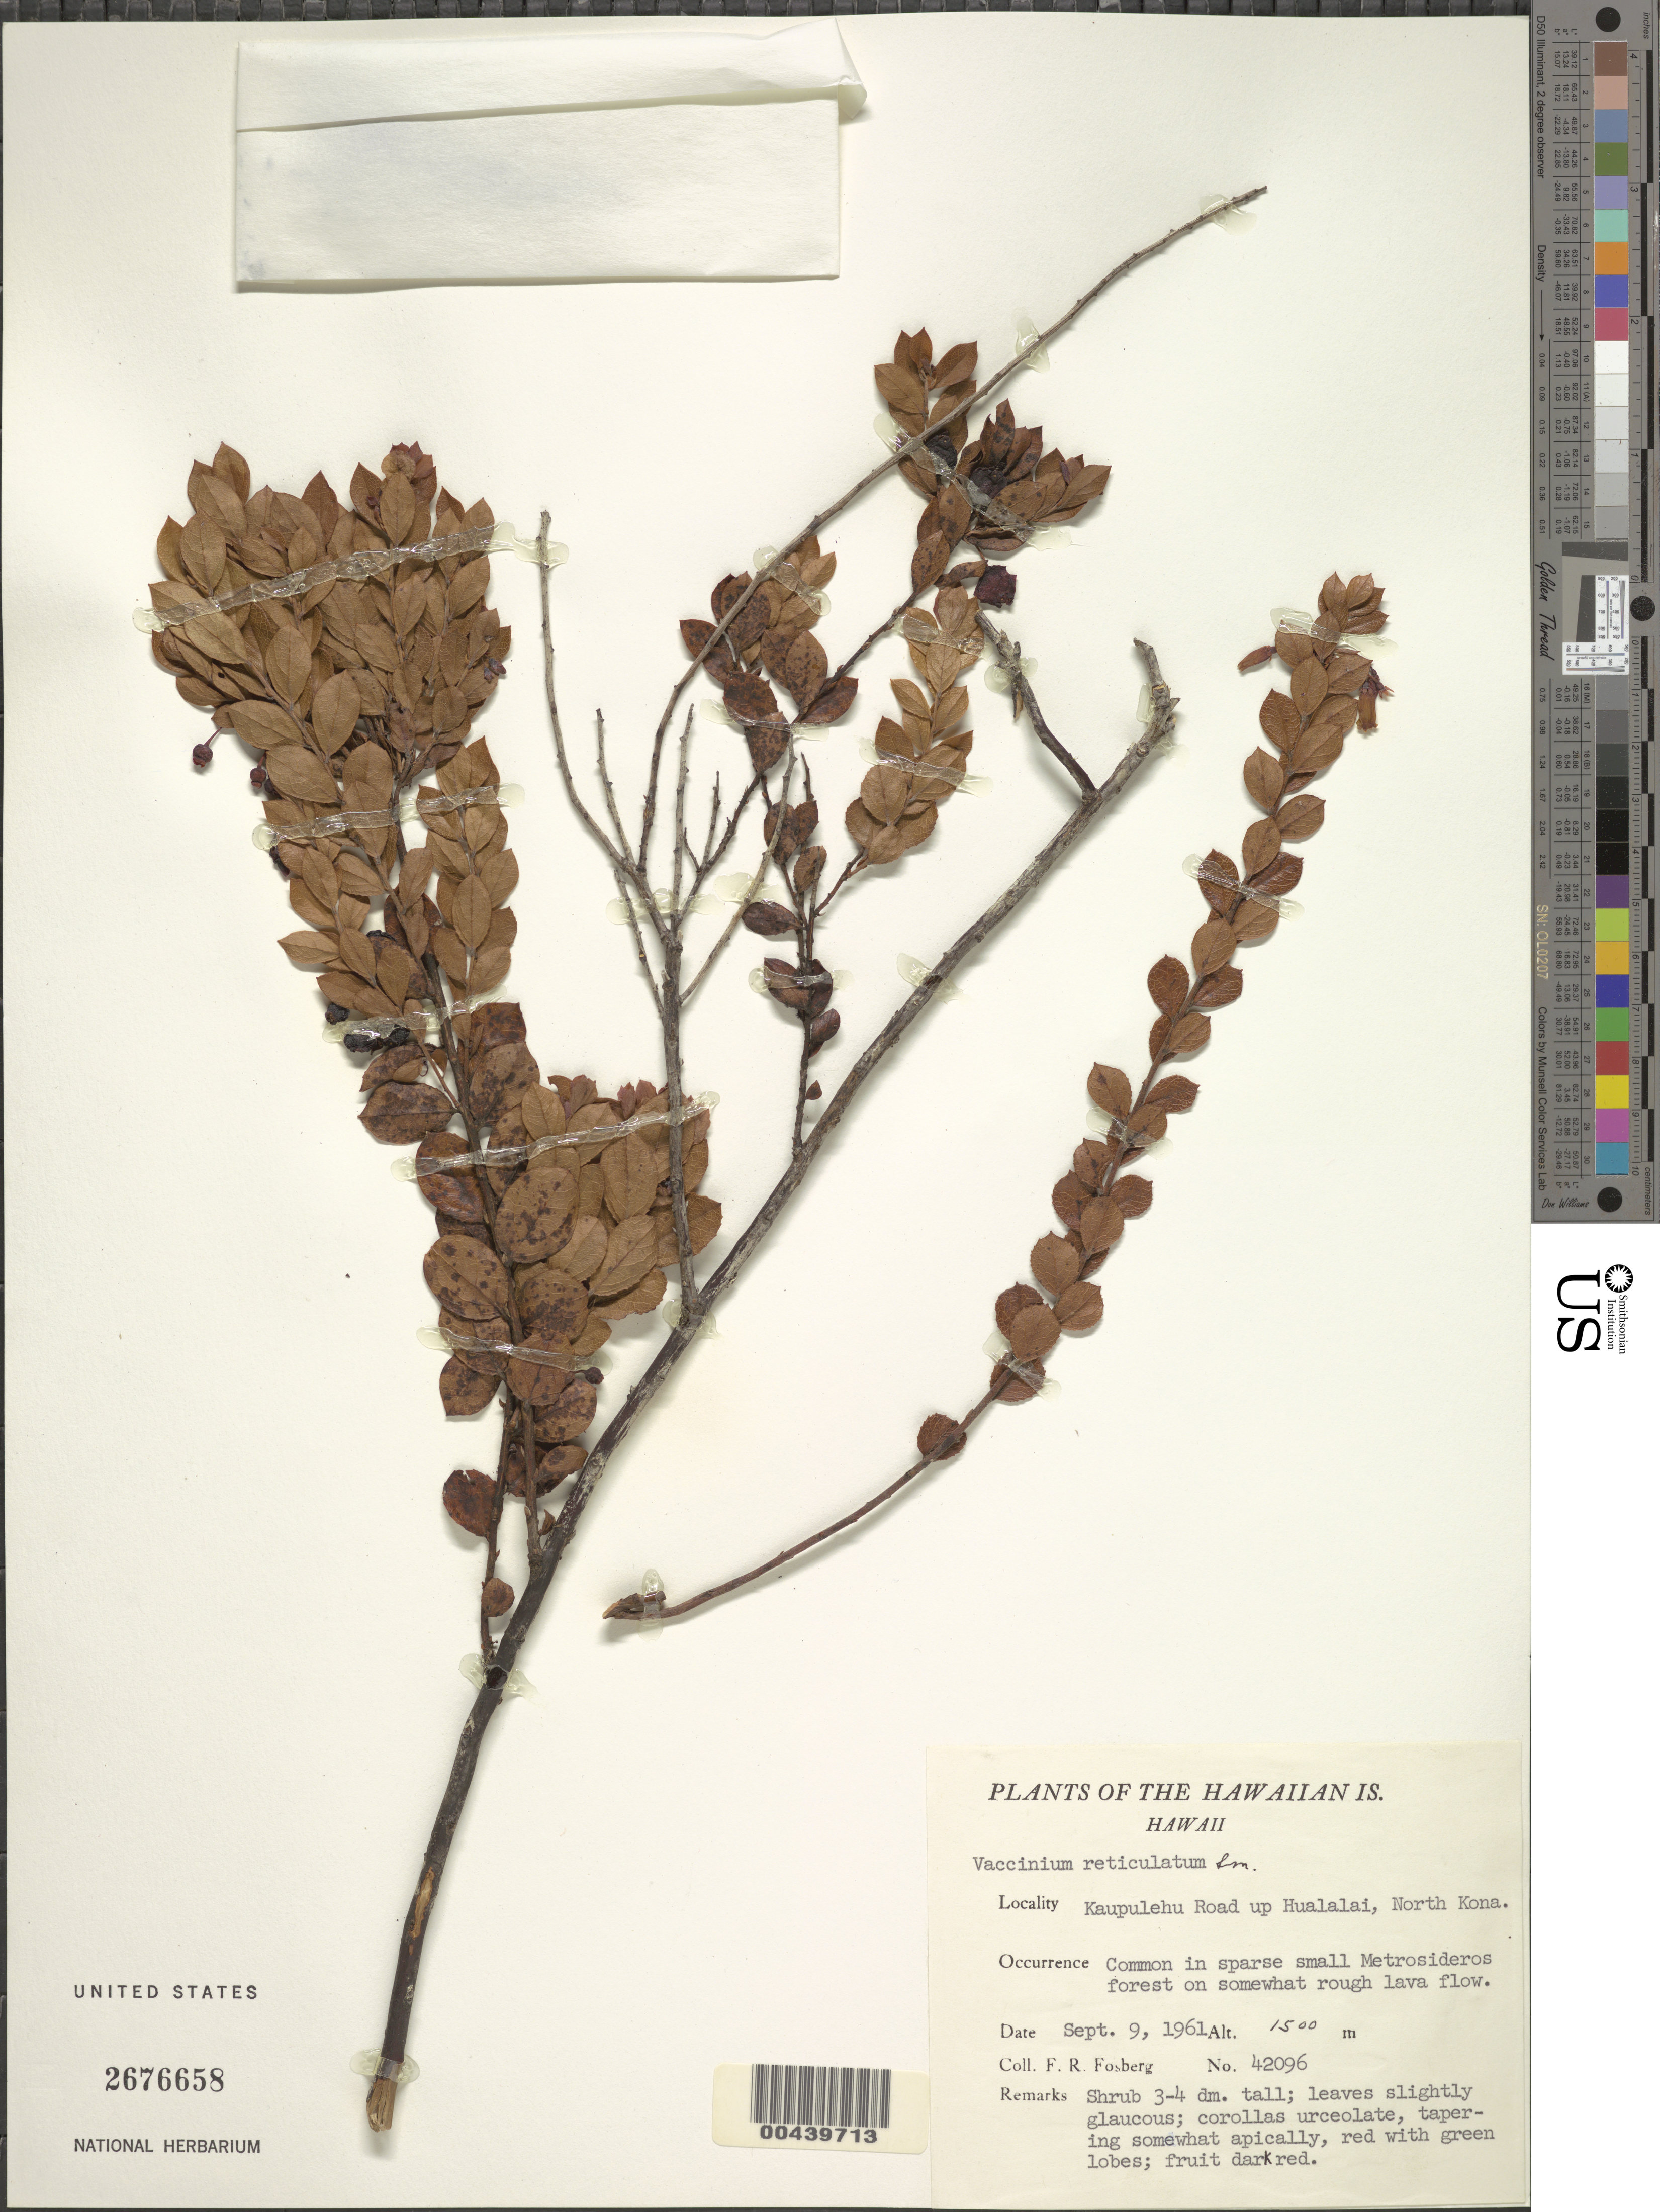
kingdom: Plantae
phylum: Tracheophyta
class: Magnoliopsida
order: Ericales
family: Ericaceae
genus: Vaccinium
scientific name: Vaccinium reticulatum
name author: Sm.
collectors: F. R. Fosberg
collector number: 42096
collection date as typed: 9 Sep 1961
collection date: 1961-09-09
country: United States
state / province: Hawaii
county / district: Hawaii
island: Hawaii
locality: Kaupulehu Road up Hualalai, N Kona.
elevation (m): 1500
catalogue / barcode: US 2676658